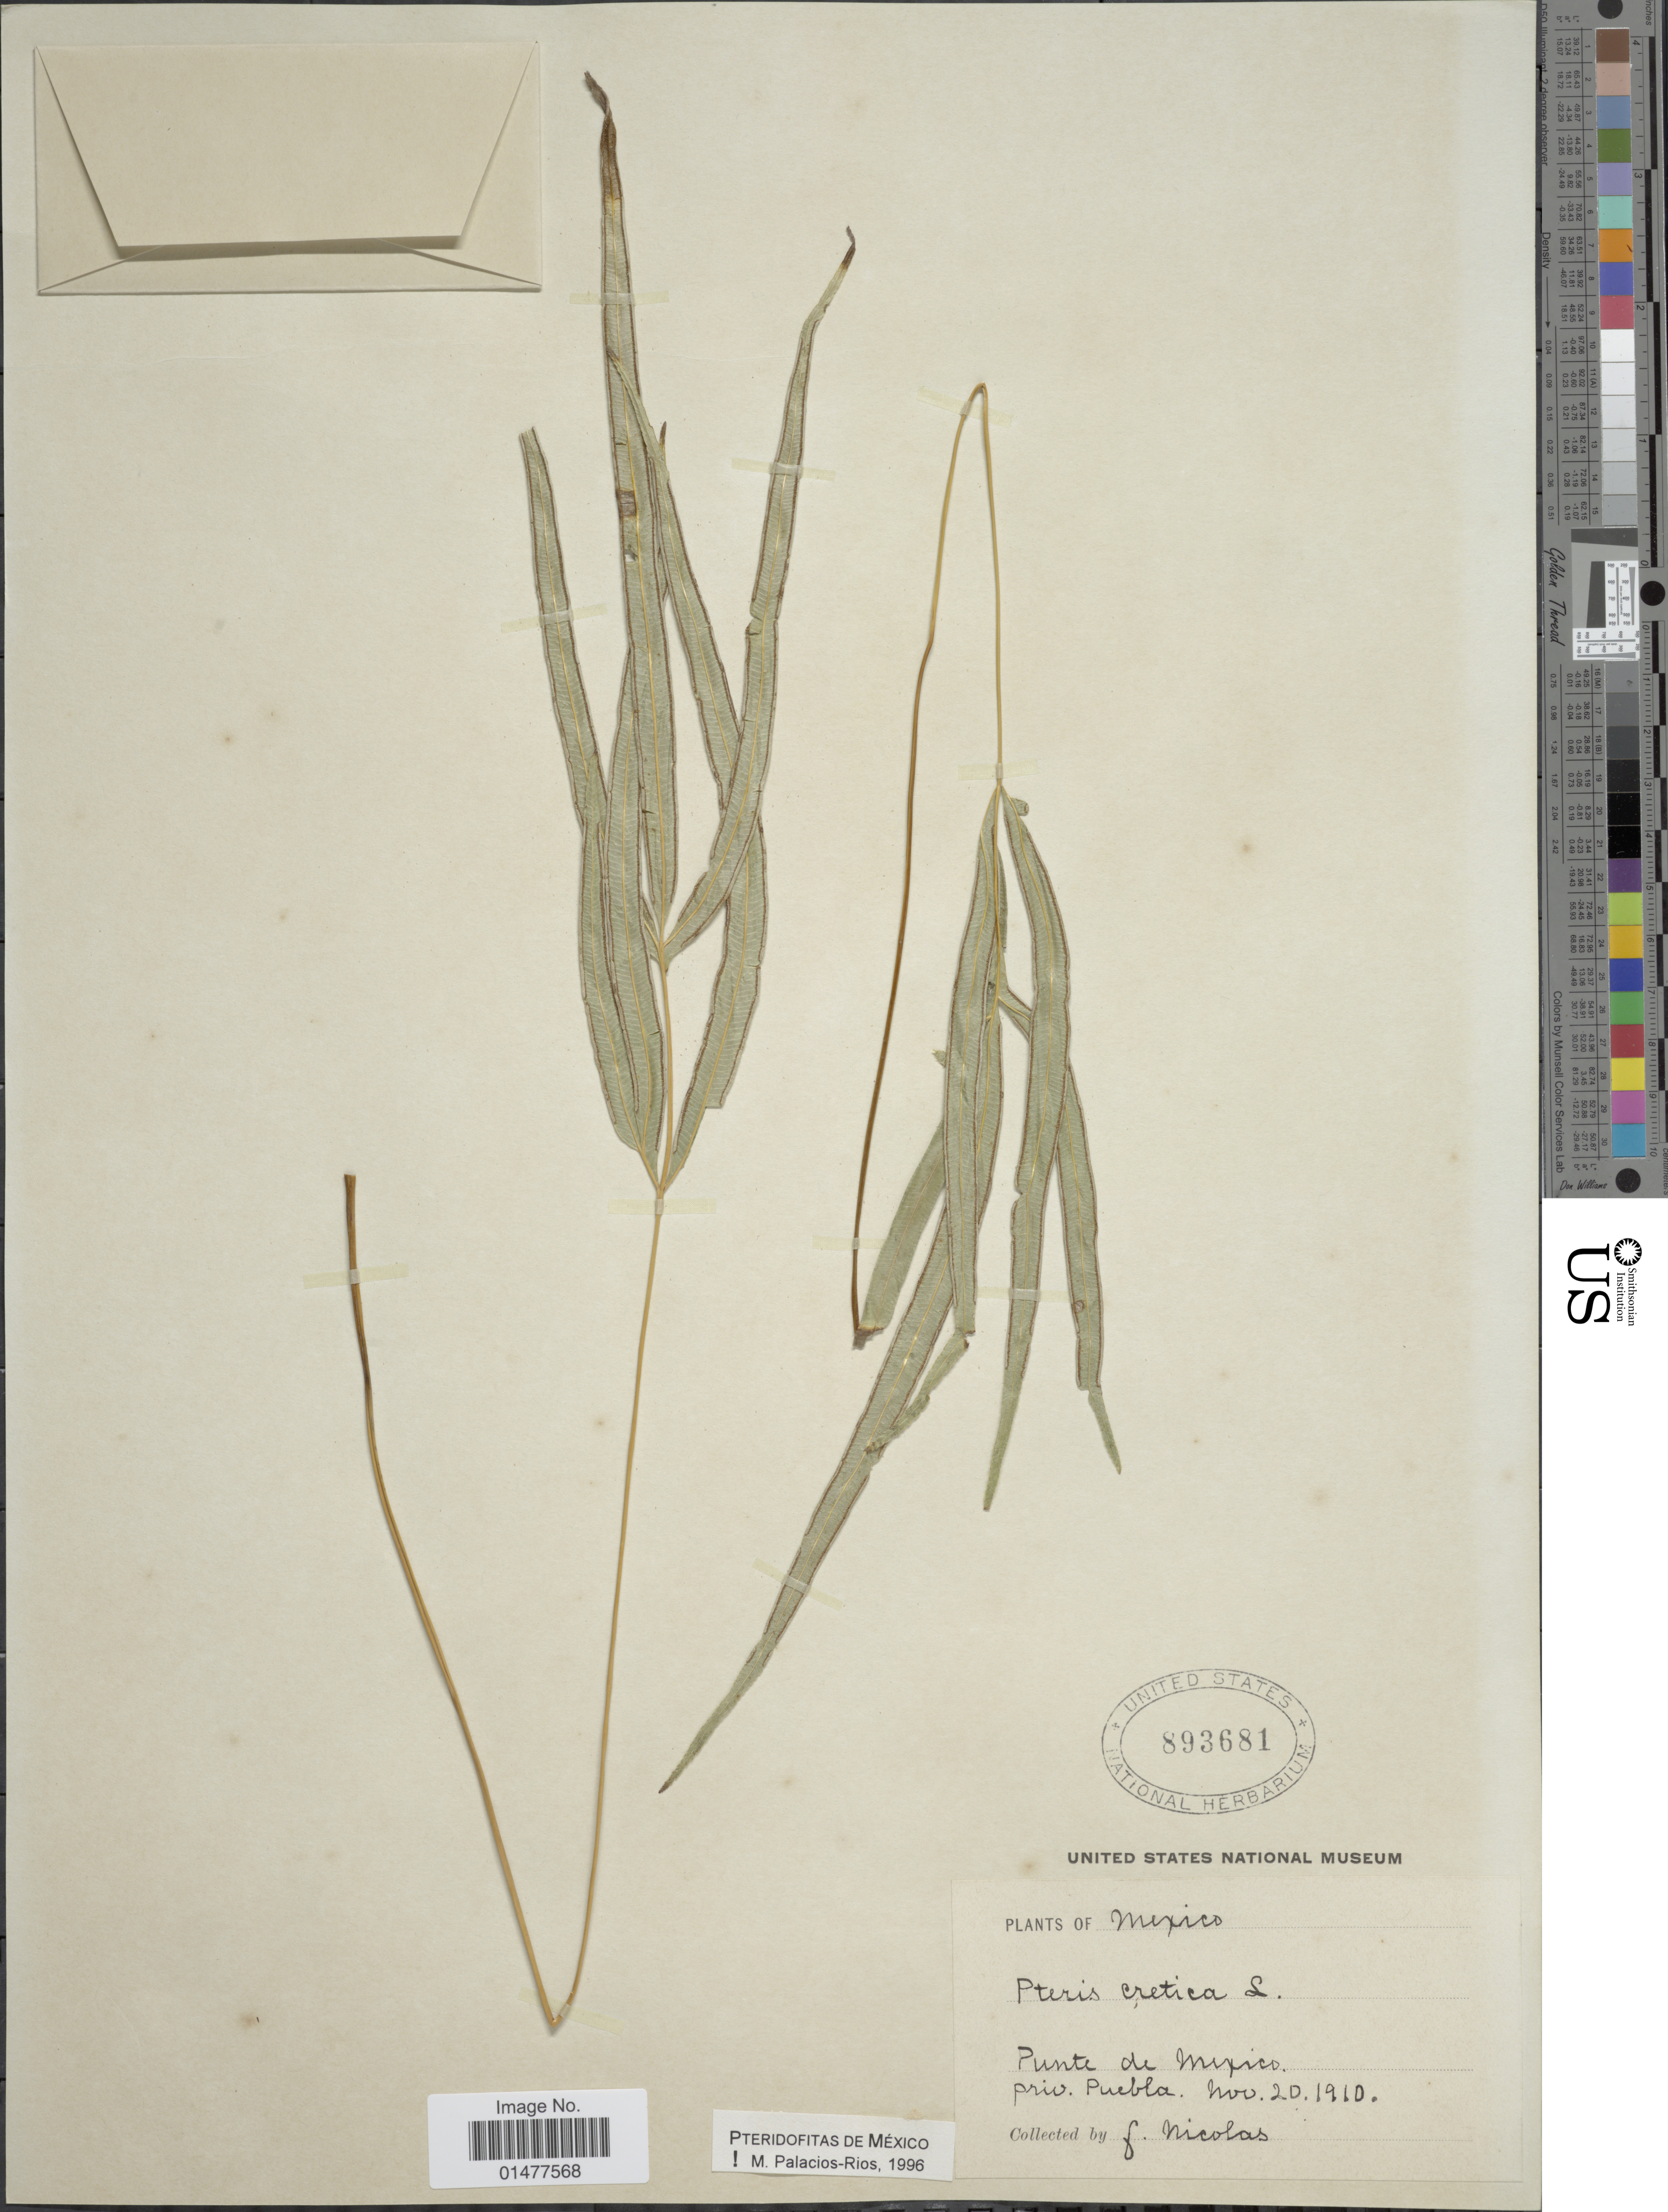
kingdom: Plantae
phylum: Tracheophyta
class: Polypodiopsida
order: Polypodiales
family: Pteridaceae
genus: Pteris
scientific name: Pteris cretica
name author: L.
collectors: F. Nicolas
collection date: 1910-11-20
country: Mexico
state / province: Puebla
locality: Punte de Mexico.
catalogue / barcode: US 893681